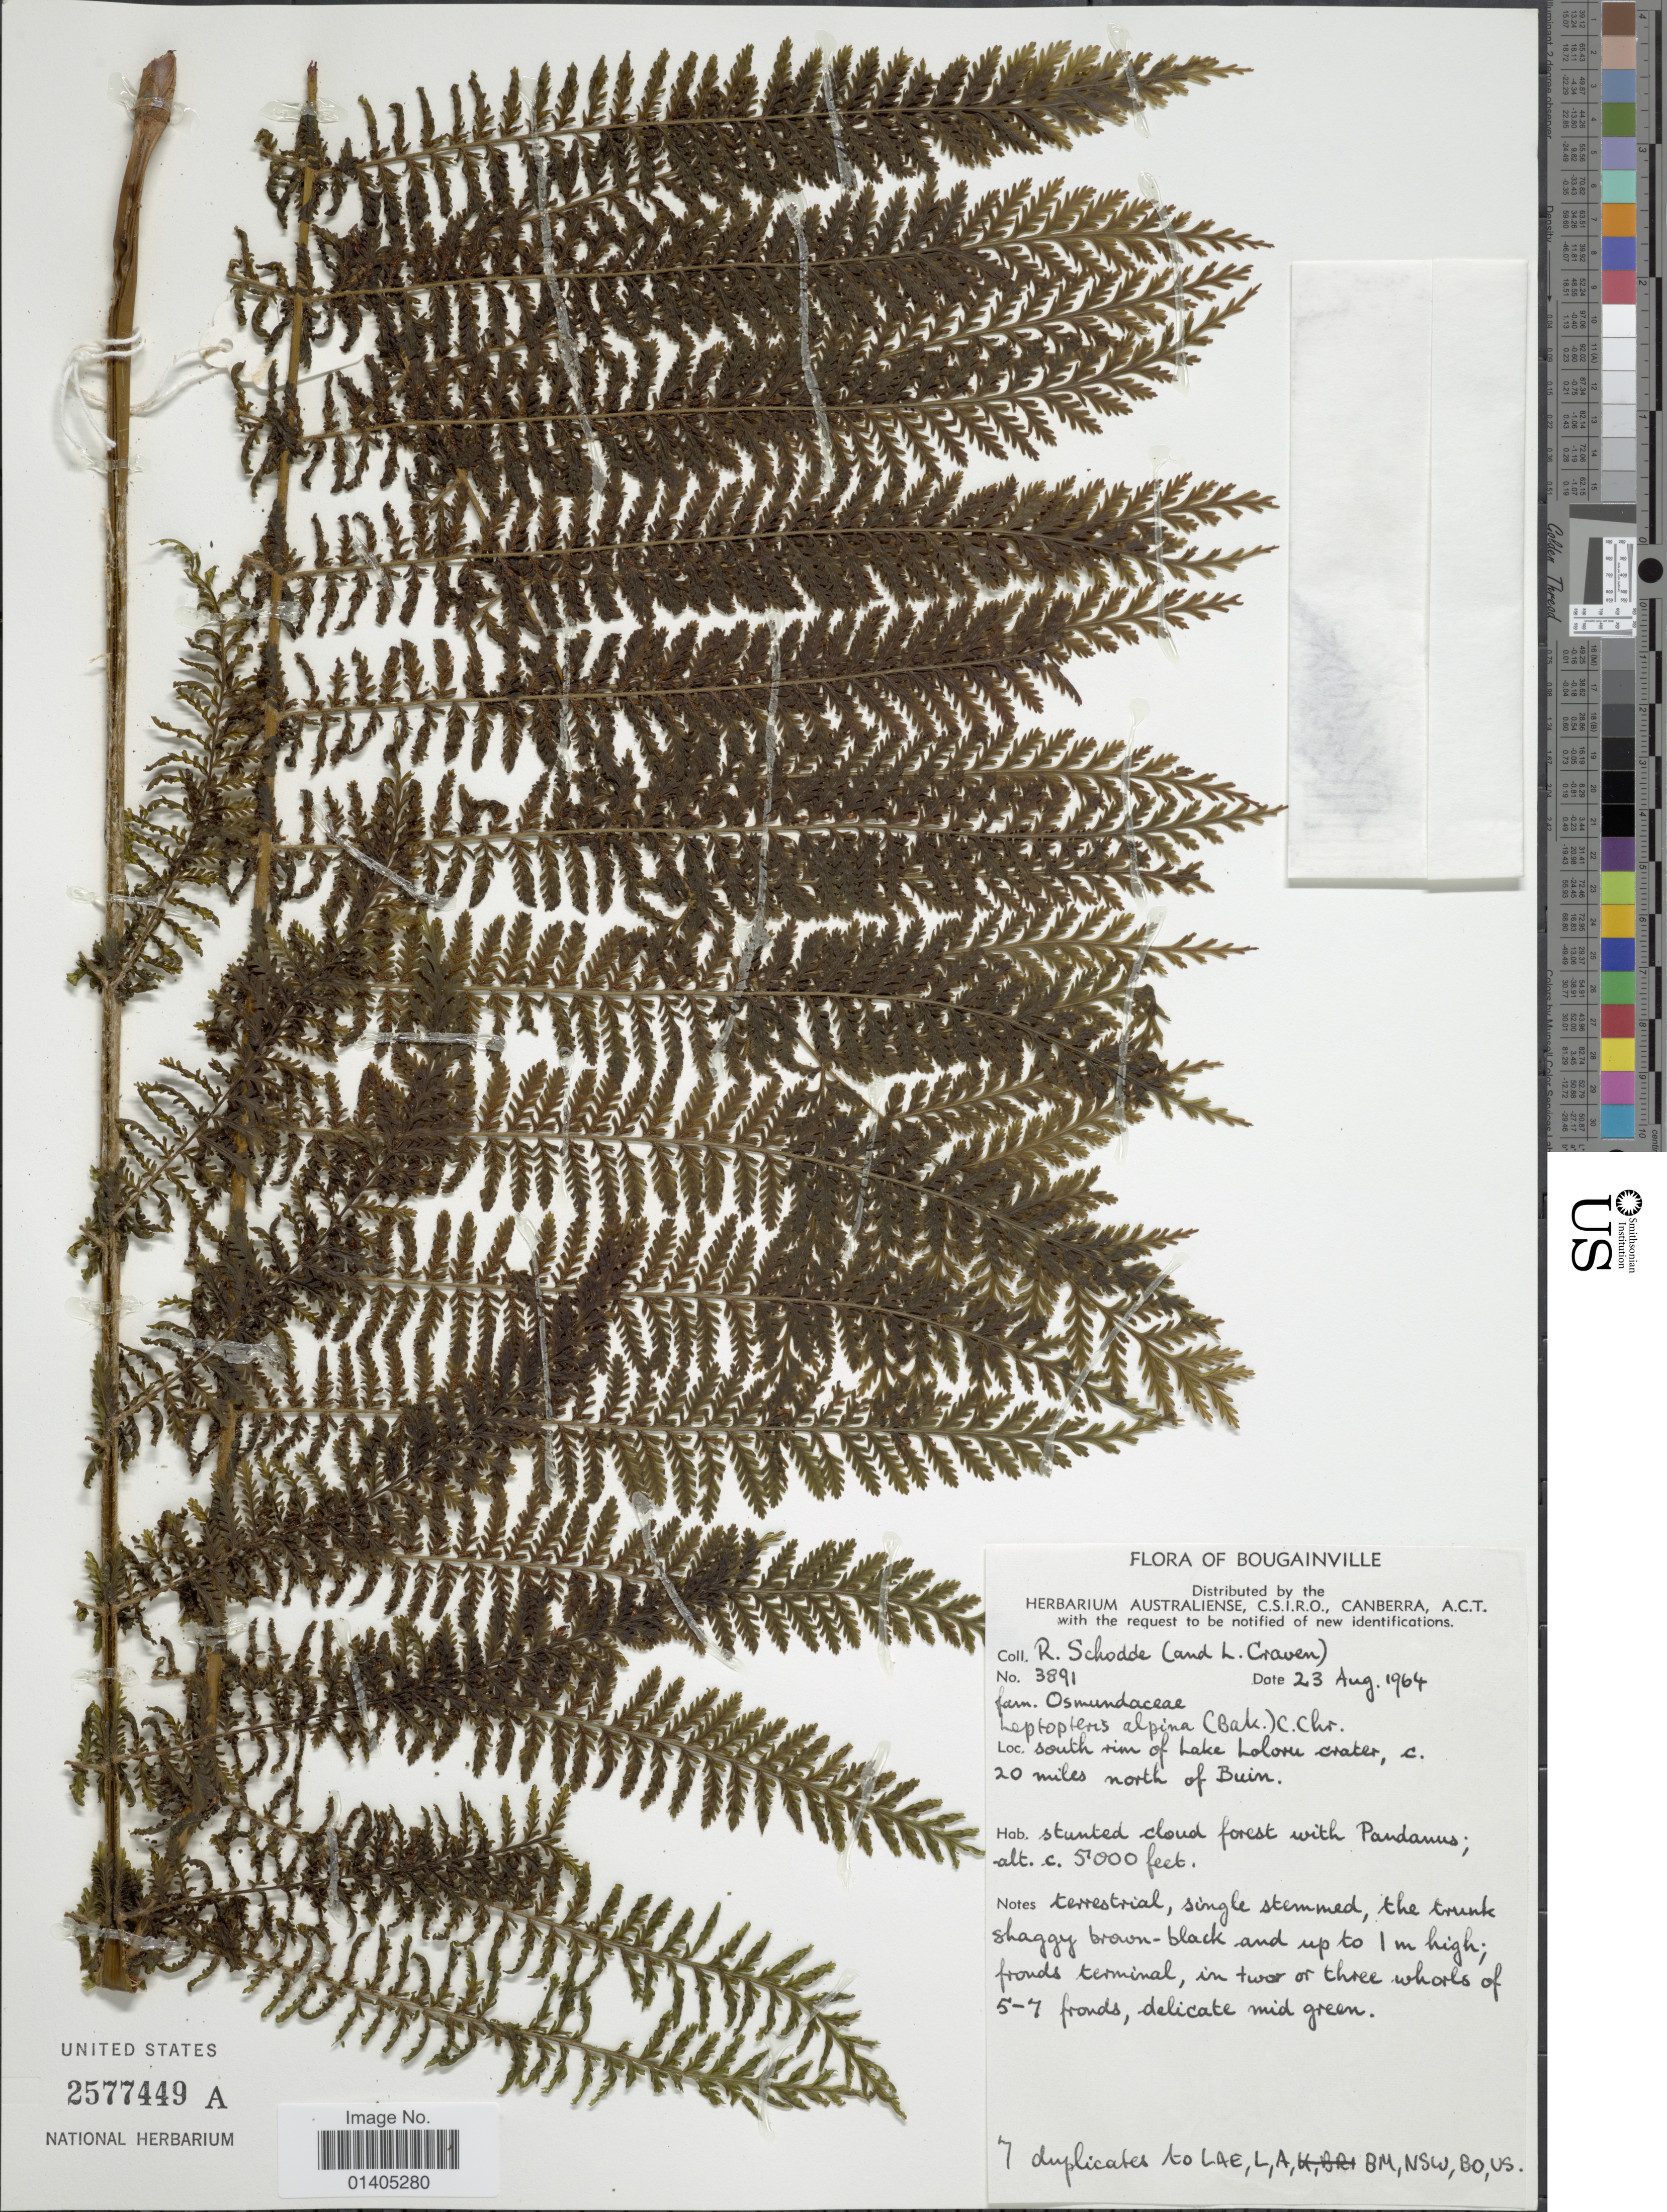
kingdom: Plantae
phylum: Tracheophyta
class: Polypodiopsida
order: Osmundales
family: Osmundaceae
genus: Leptopteris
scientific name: Leptopteris alpina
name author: (Baker) C. Chr.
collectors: R. Schodde & L. A. Craven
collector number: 3891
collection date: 1964-08-23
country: Papua New Guinea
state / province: Bougainville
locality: South sim of Lake Loloru crater, c. 20 miles north of Buin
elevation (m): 1524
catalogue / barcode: US 2577449A